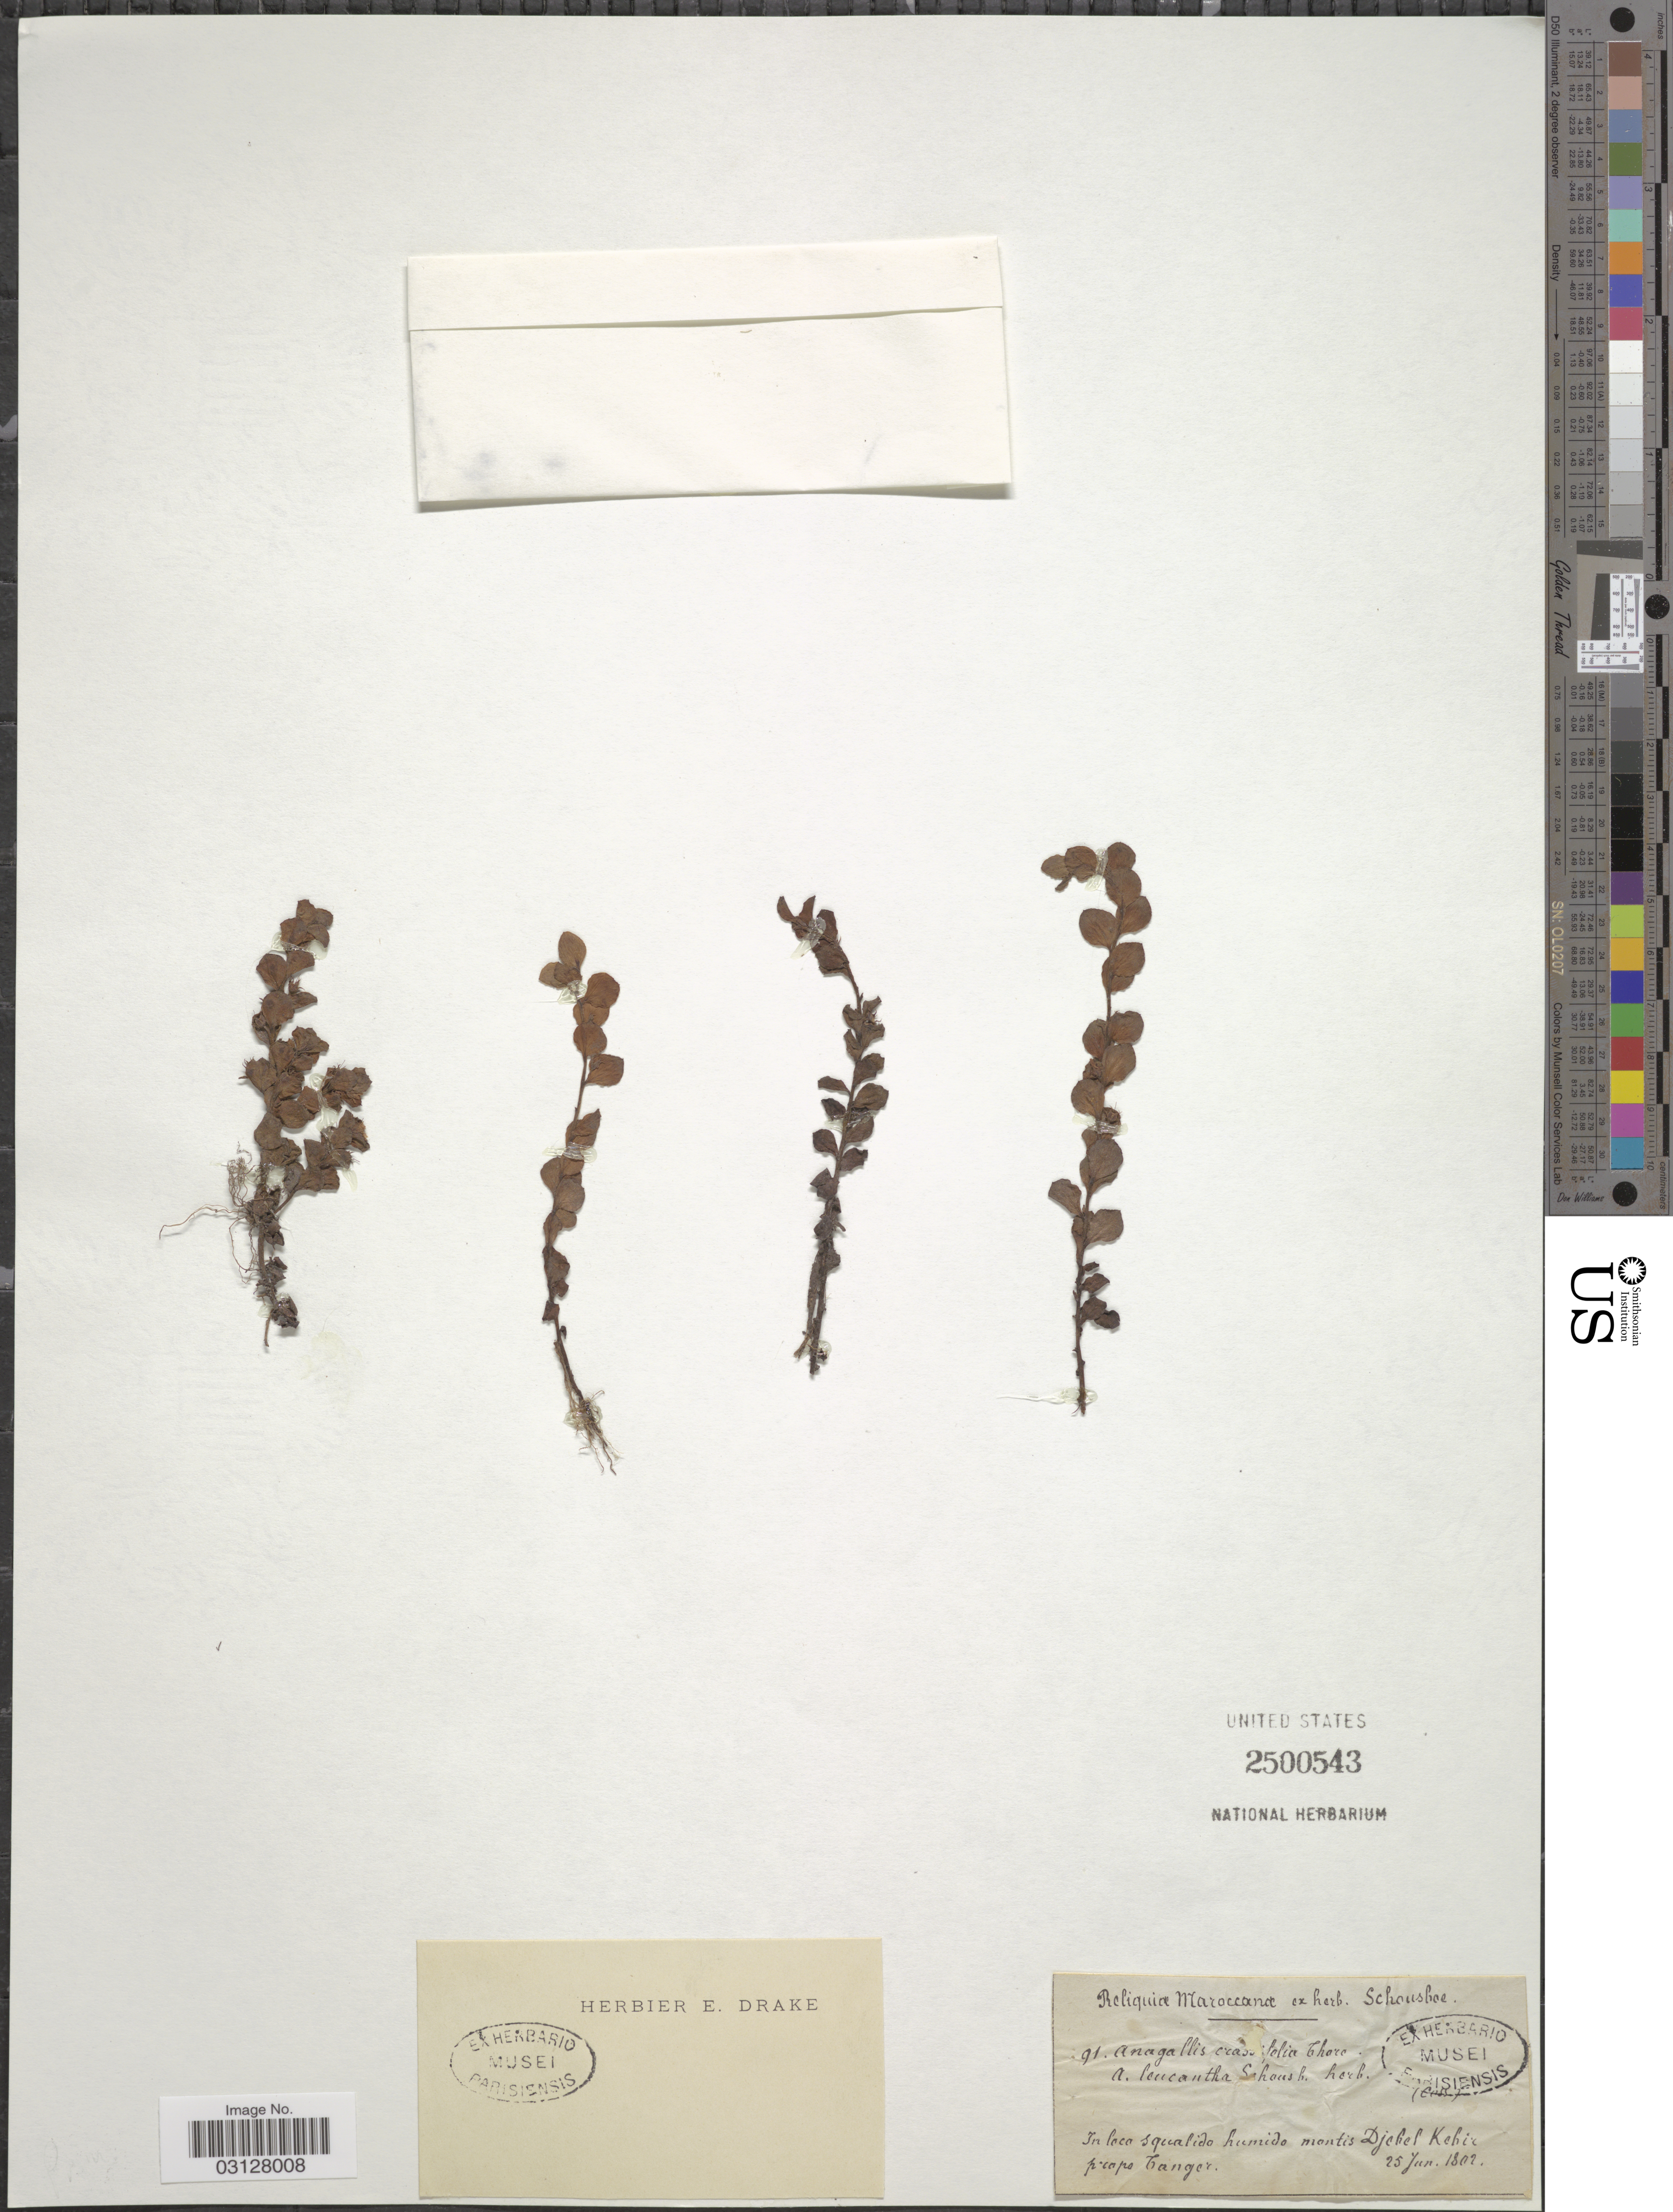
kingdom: Plantae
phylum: Tracheophyta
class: Magnoliopsida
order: Ericales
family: Primulaceae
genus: Anagallis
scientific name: Anagallis crassifolia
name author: Thore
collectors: Ex herb. Schousboe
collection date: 1802-01-25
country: Morocco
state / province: Tanger-Tétouan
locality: In loco squalido humido montis Djebel Kebir prope Tanger.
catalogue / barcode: US 2500543